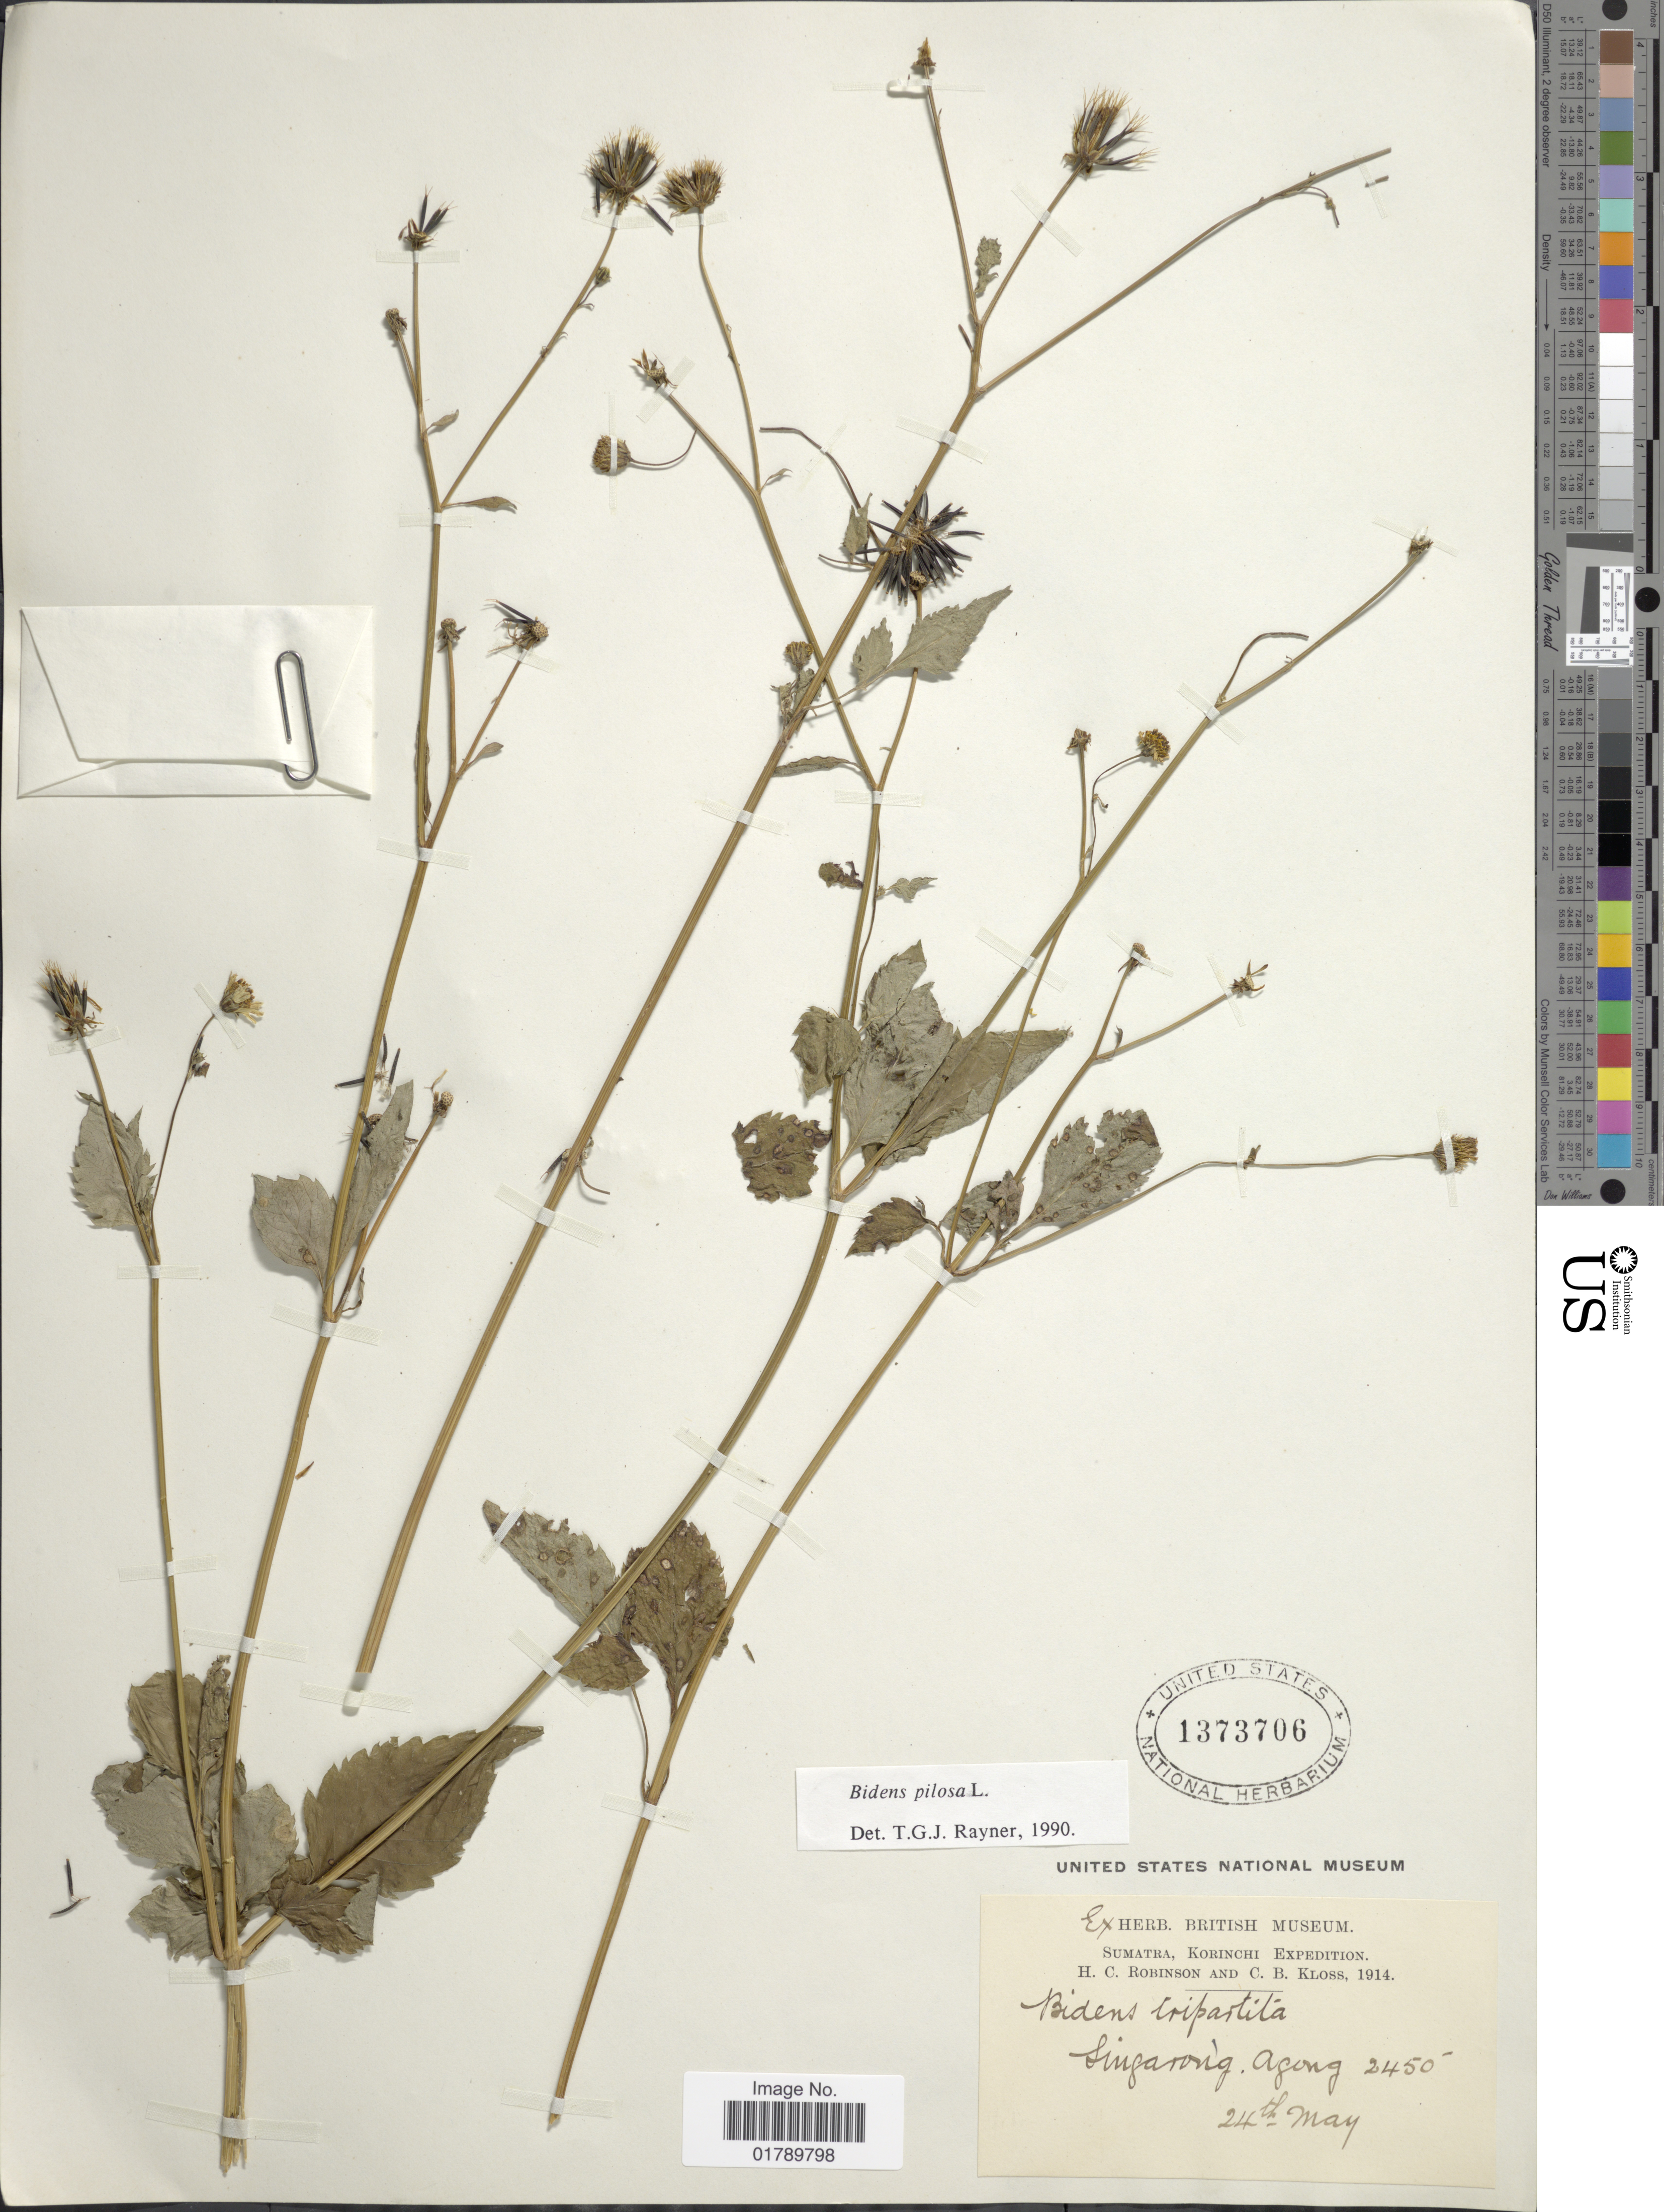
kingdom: Plantae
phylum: Tracheophyta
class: Magnoliopsida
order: Asterales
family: Asteraceae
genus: Bidens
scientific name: Bidens pilosa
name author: L.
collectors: H. C. Robinson & C. Kloss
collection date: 1914-05-24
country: Indonesia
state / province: Sumatra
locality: Singarong, Agong. Sumatra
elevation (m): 747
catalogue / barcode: US 1373706